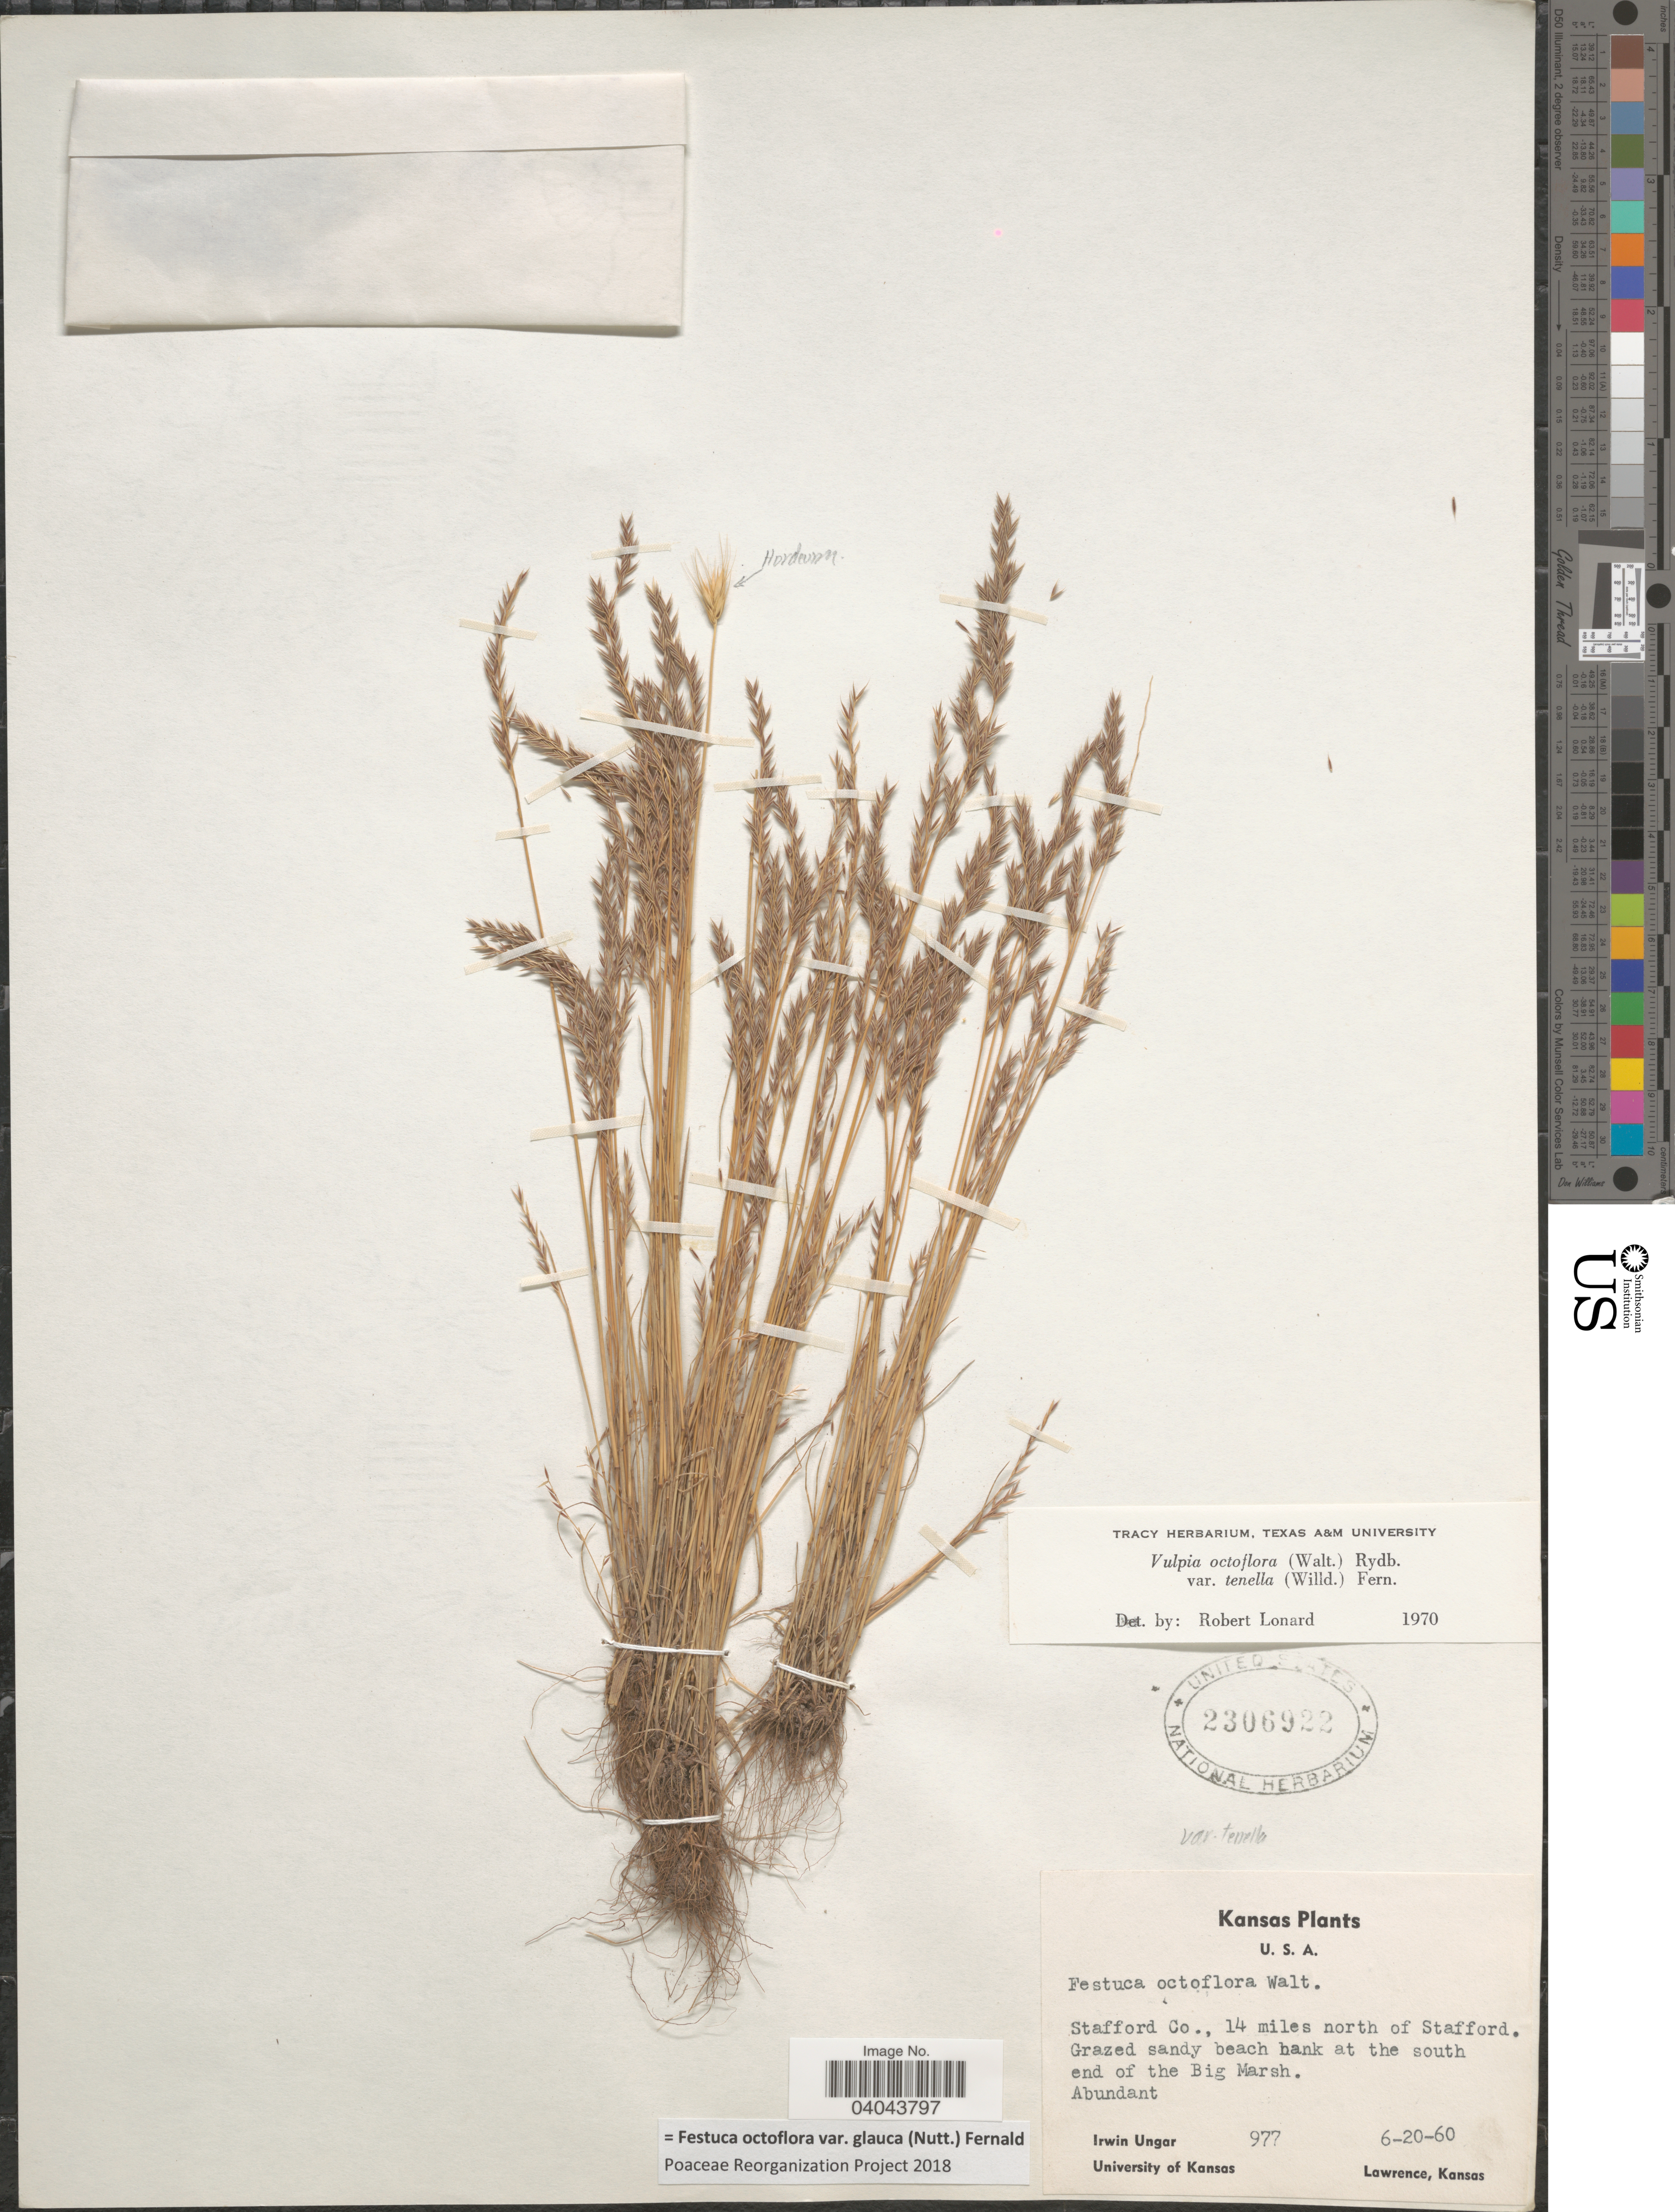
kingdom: Plantae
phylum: Tracheophyta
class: Liliopsida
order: Poales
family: Poaceae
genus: Festuca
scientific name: Festuca octoflora var. glauca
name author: (Nutt.) Fernald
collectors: I. Ungar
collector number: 977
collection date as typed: Transcribed d/m/y: 20/6/60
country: United States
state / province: Kansas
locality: Stafford Co., 14 miles north of Stafford. Beach bank at the south end of the Big Marsh.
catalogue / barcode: US 2306922